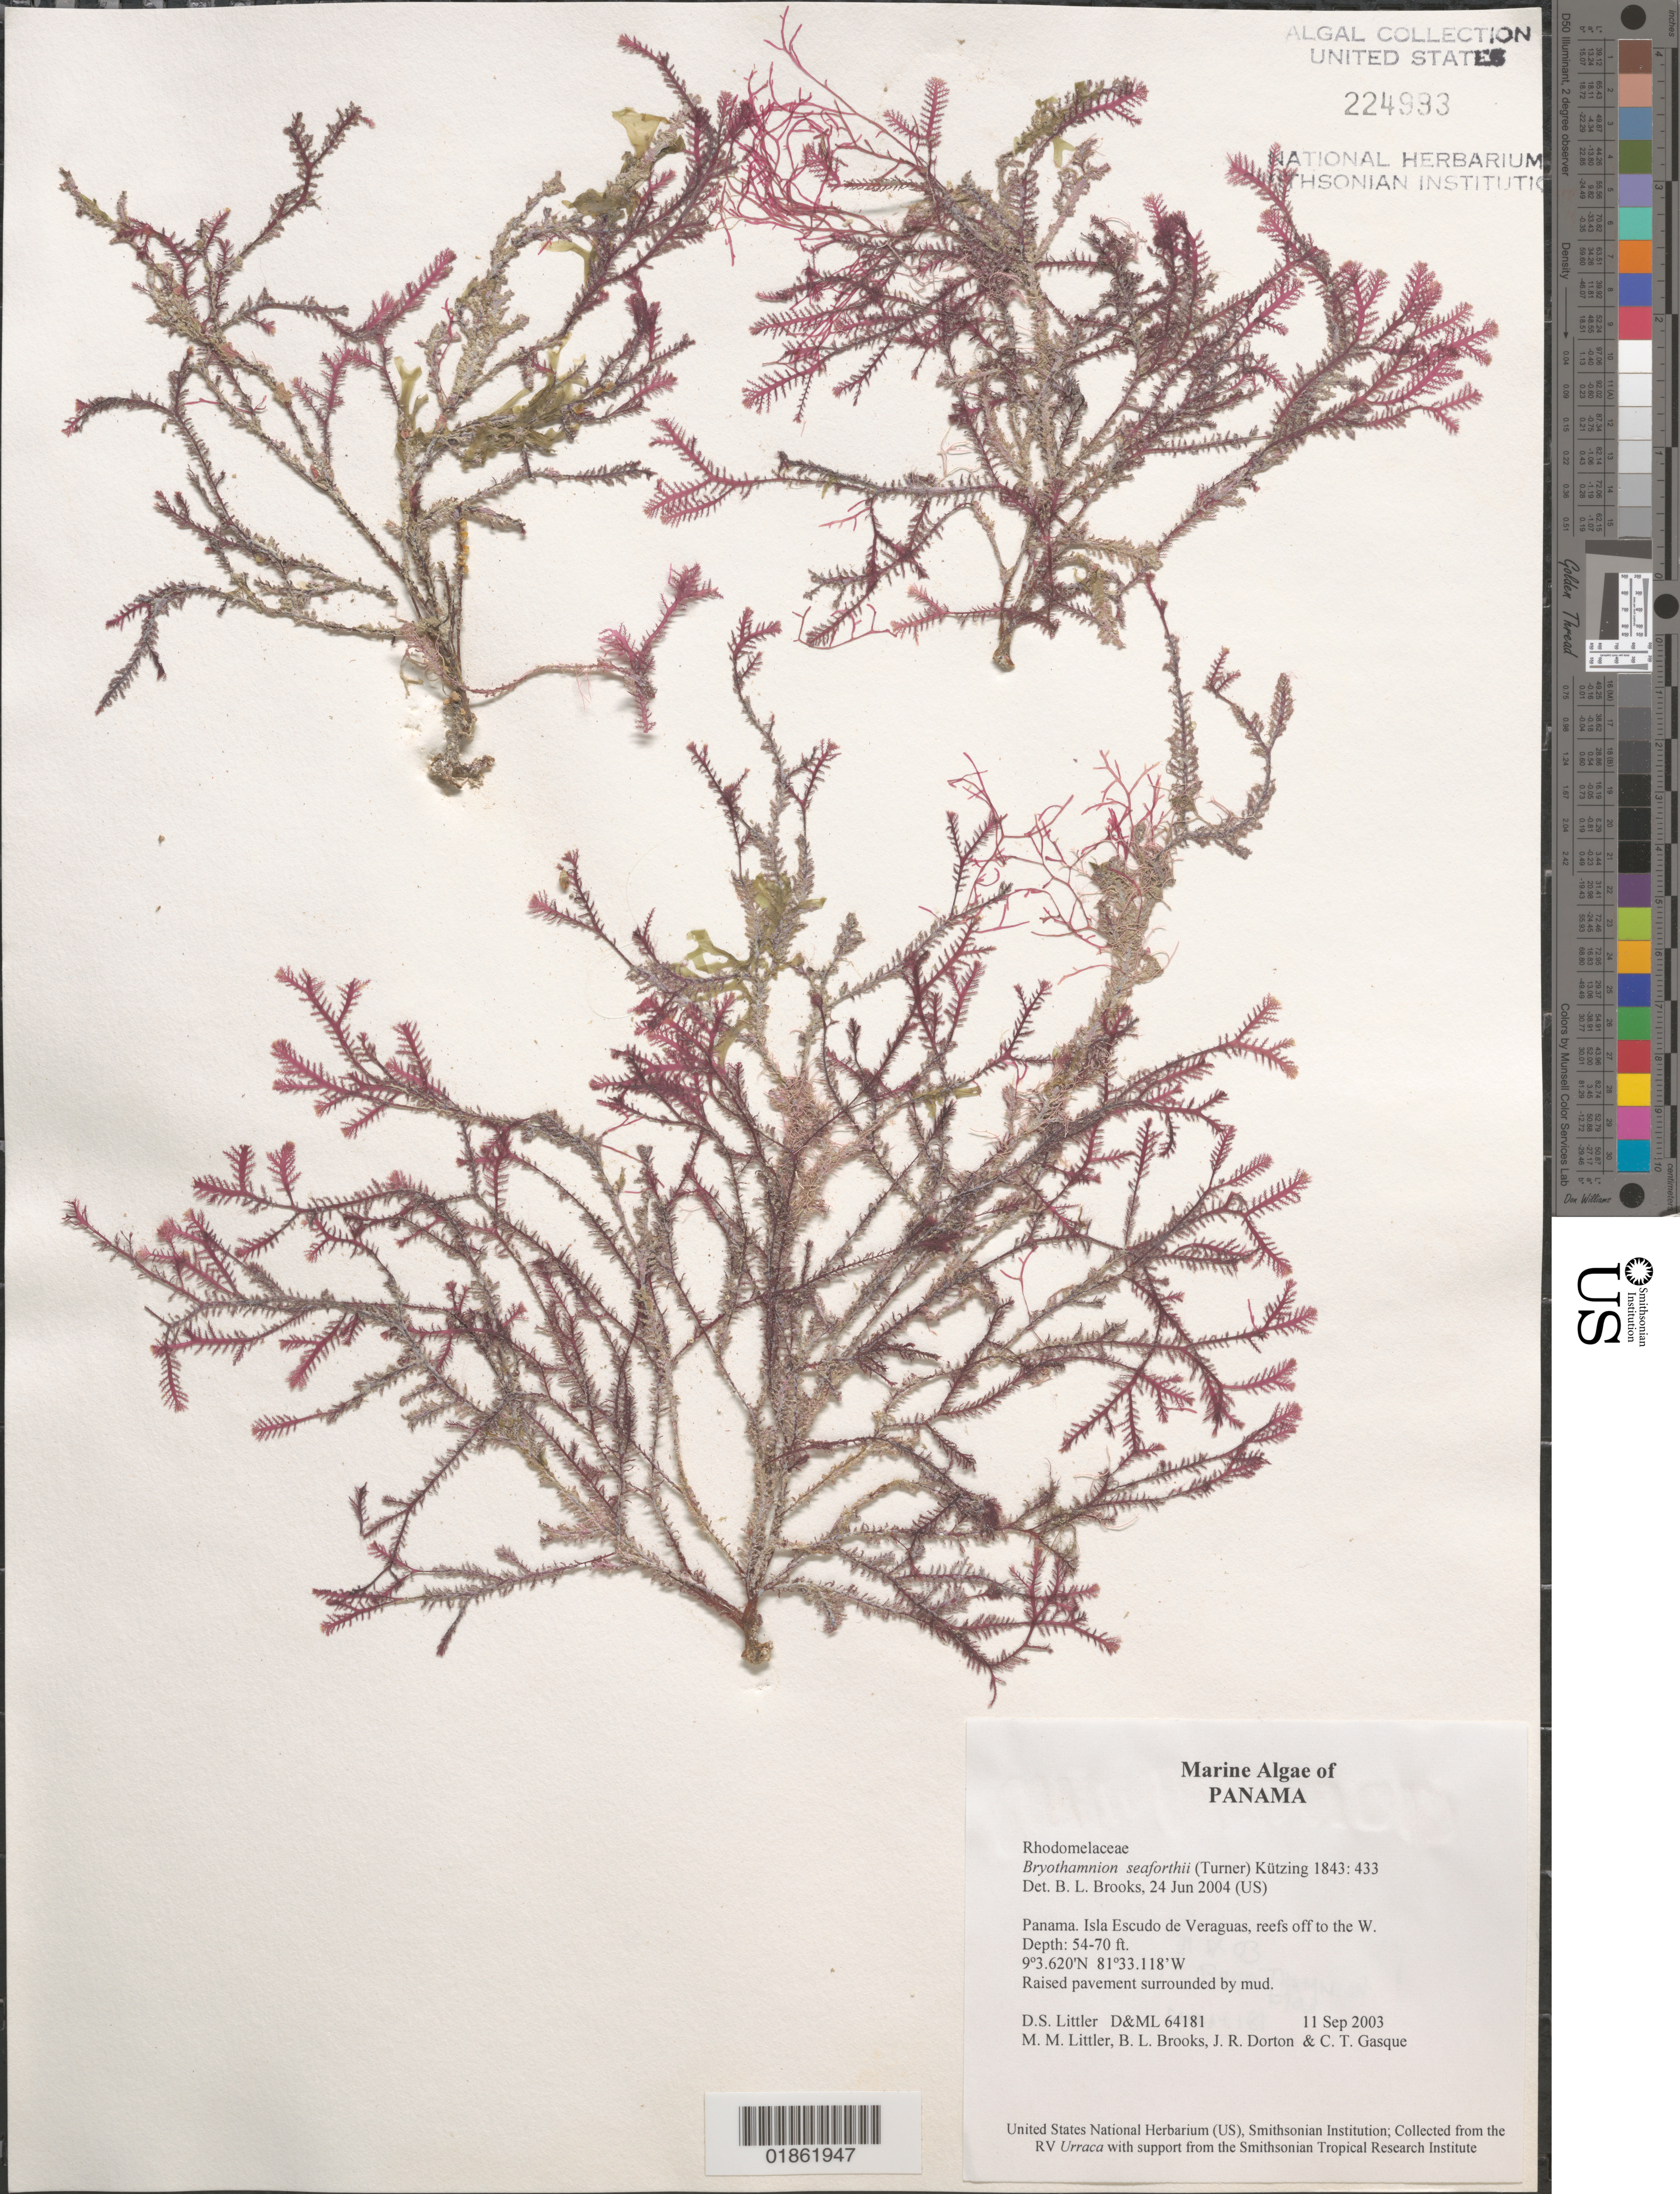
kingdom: Plantae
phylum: Rhodophyta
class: Florideophyceae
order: Ceramiales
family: Rhodomelaceae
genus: Bryothamnion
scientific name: Bryothamnion sp.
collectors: M. M. Littler, D. S. Littler & B. Brooks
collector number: D&ML 64181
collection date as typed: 11 Sep 2003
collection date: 2003-09-11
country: Panama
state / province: Bocas del Toro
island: Escudo de Veraguas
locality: West Reefs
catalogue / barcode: US 224993